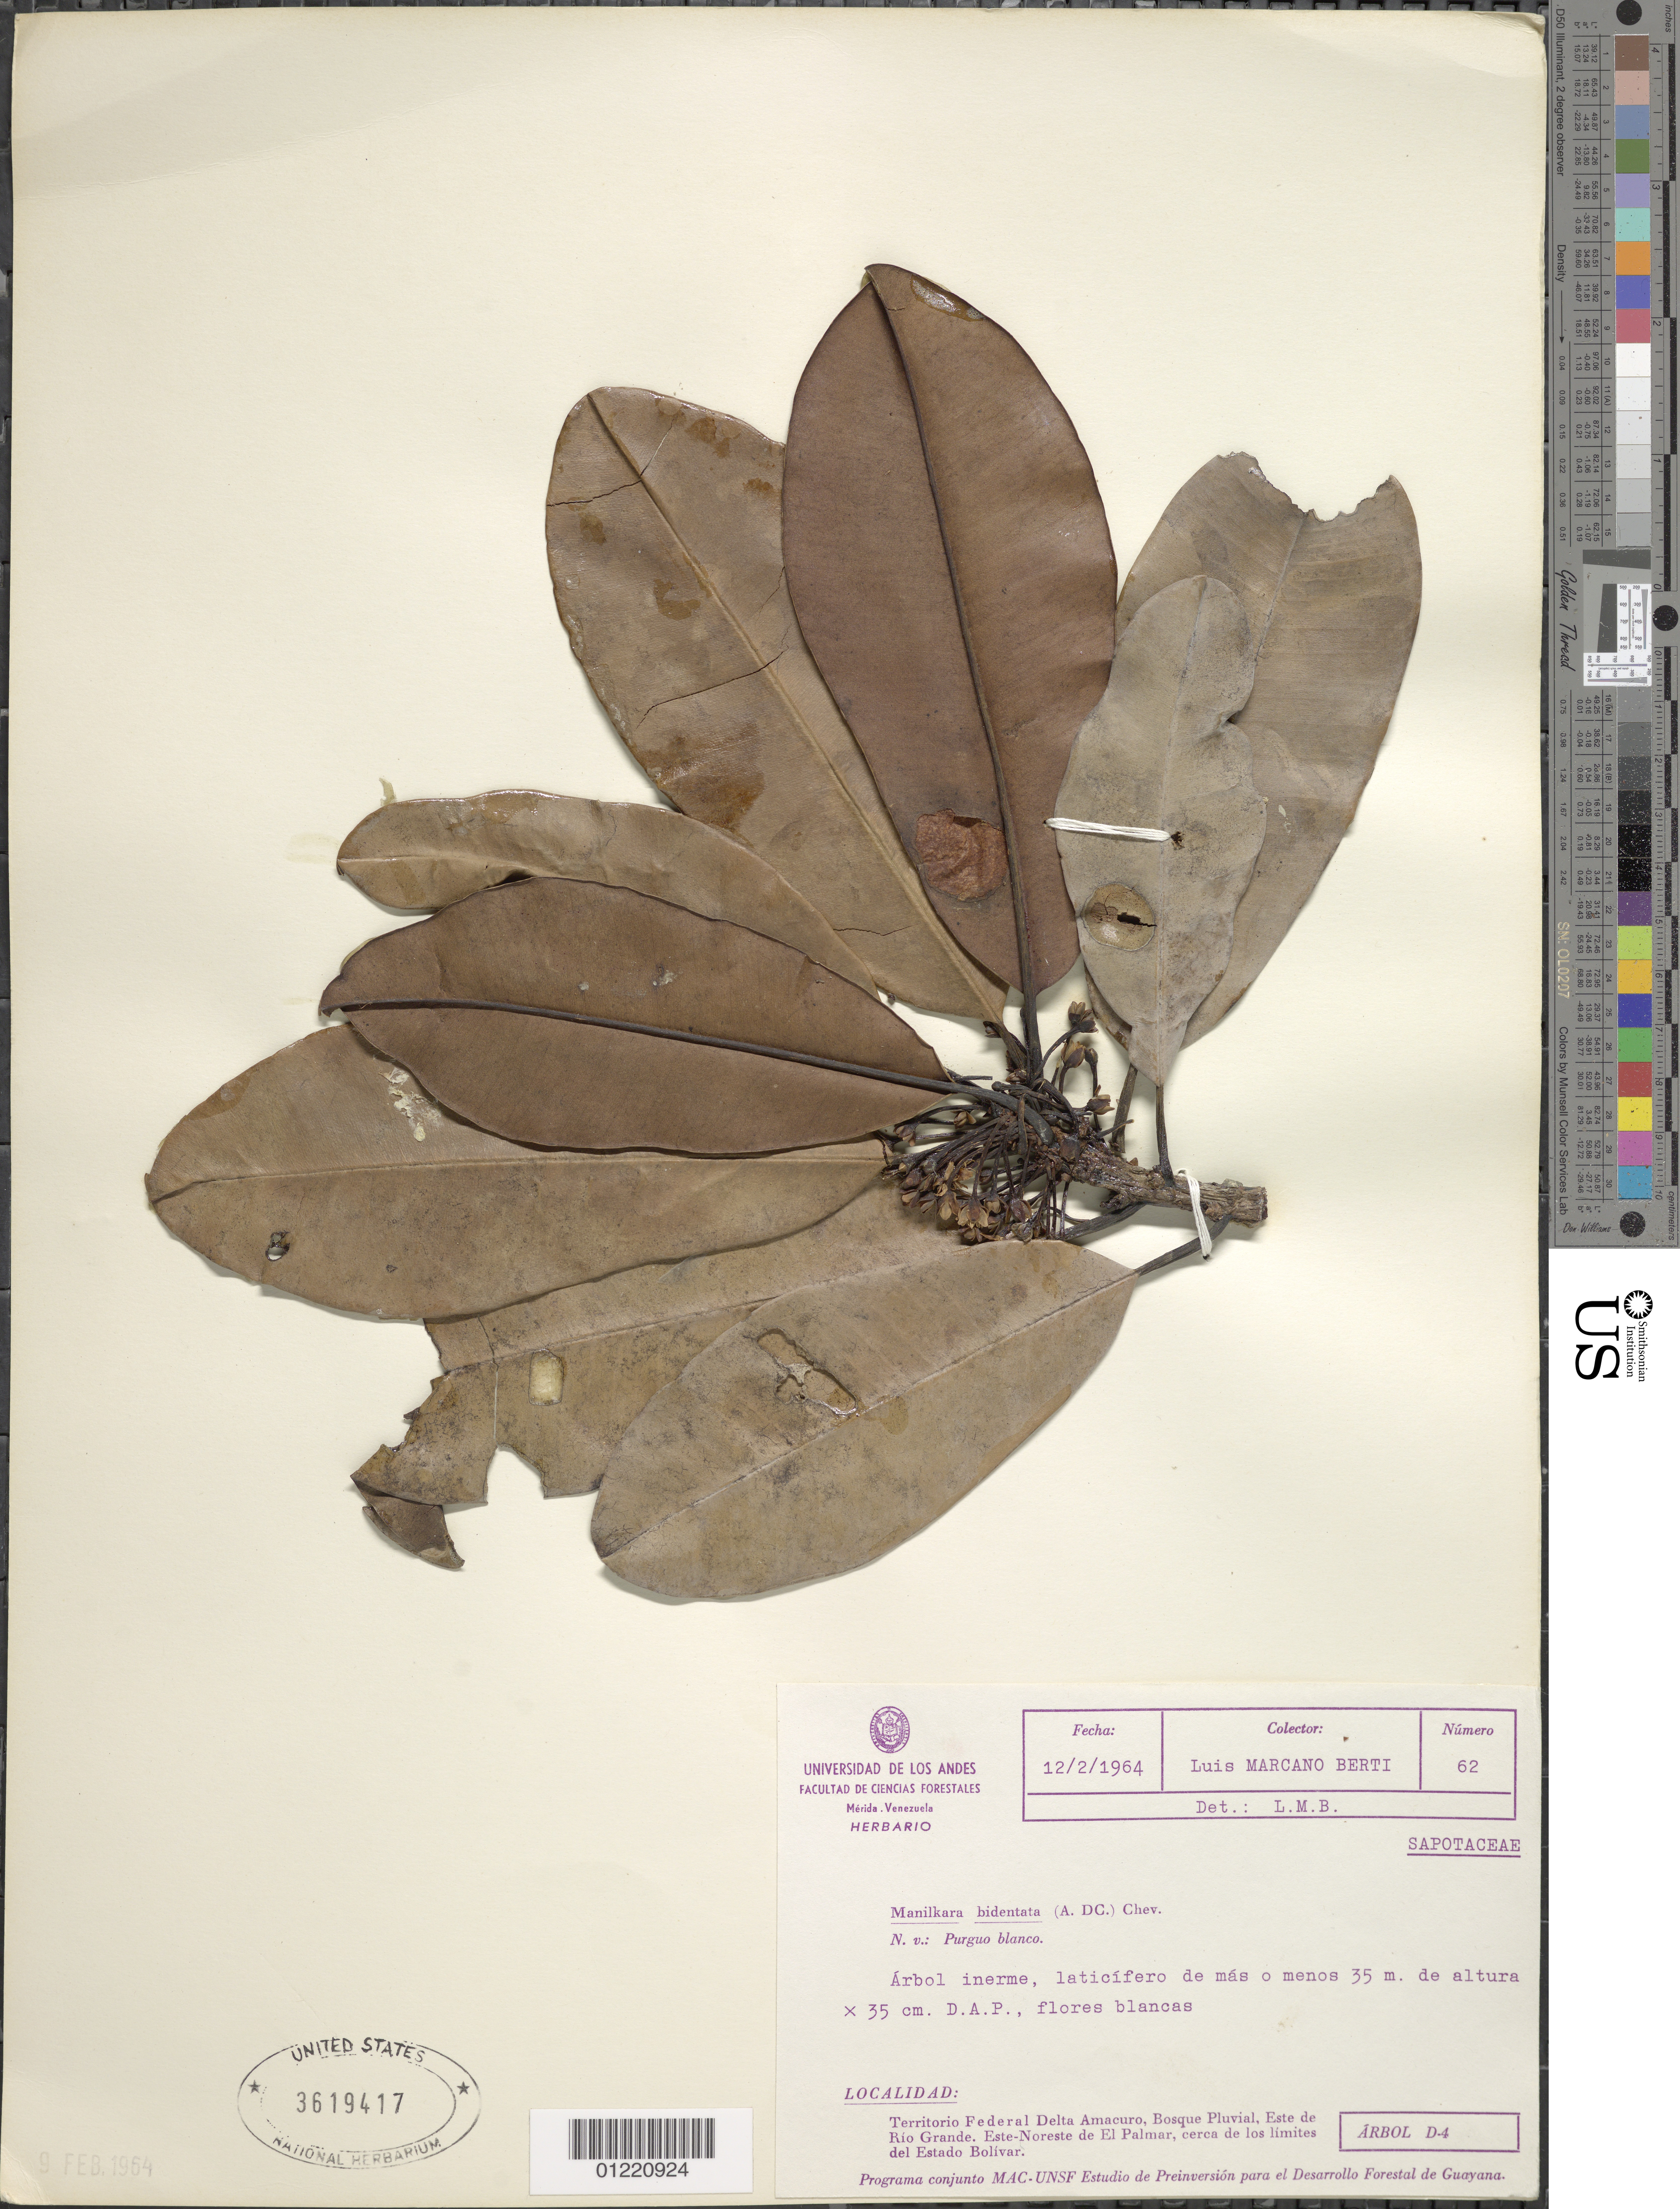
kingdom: Plantae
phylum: Tracheophyta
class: Magnoliopsida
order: Ericales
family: Sapotaceae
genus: Manilkara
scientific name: Manilkara bidentata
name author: (A. DC.) A. Chev.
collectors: L. Marcano-Berti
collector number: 62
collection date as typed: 12-Feb-64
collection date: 1964-02-12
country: Venezuela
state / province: Delta Amacuro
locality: Este de Río Grande, ENE de El Palmar, cerca de los limites del Estado Bolívar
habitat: bosque pluvial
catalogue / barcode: US 3619417